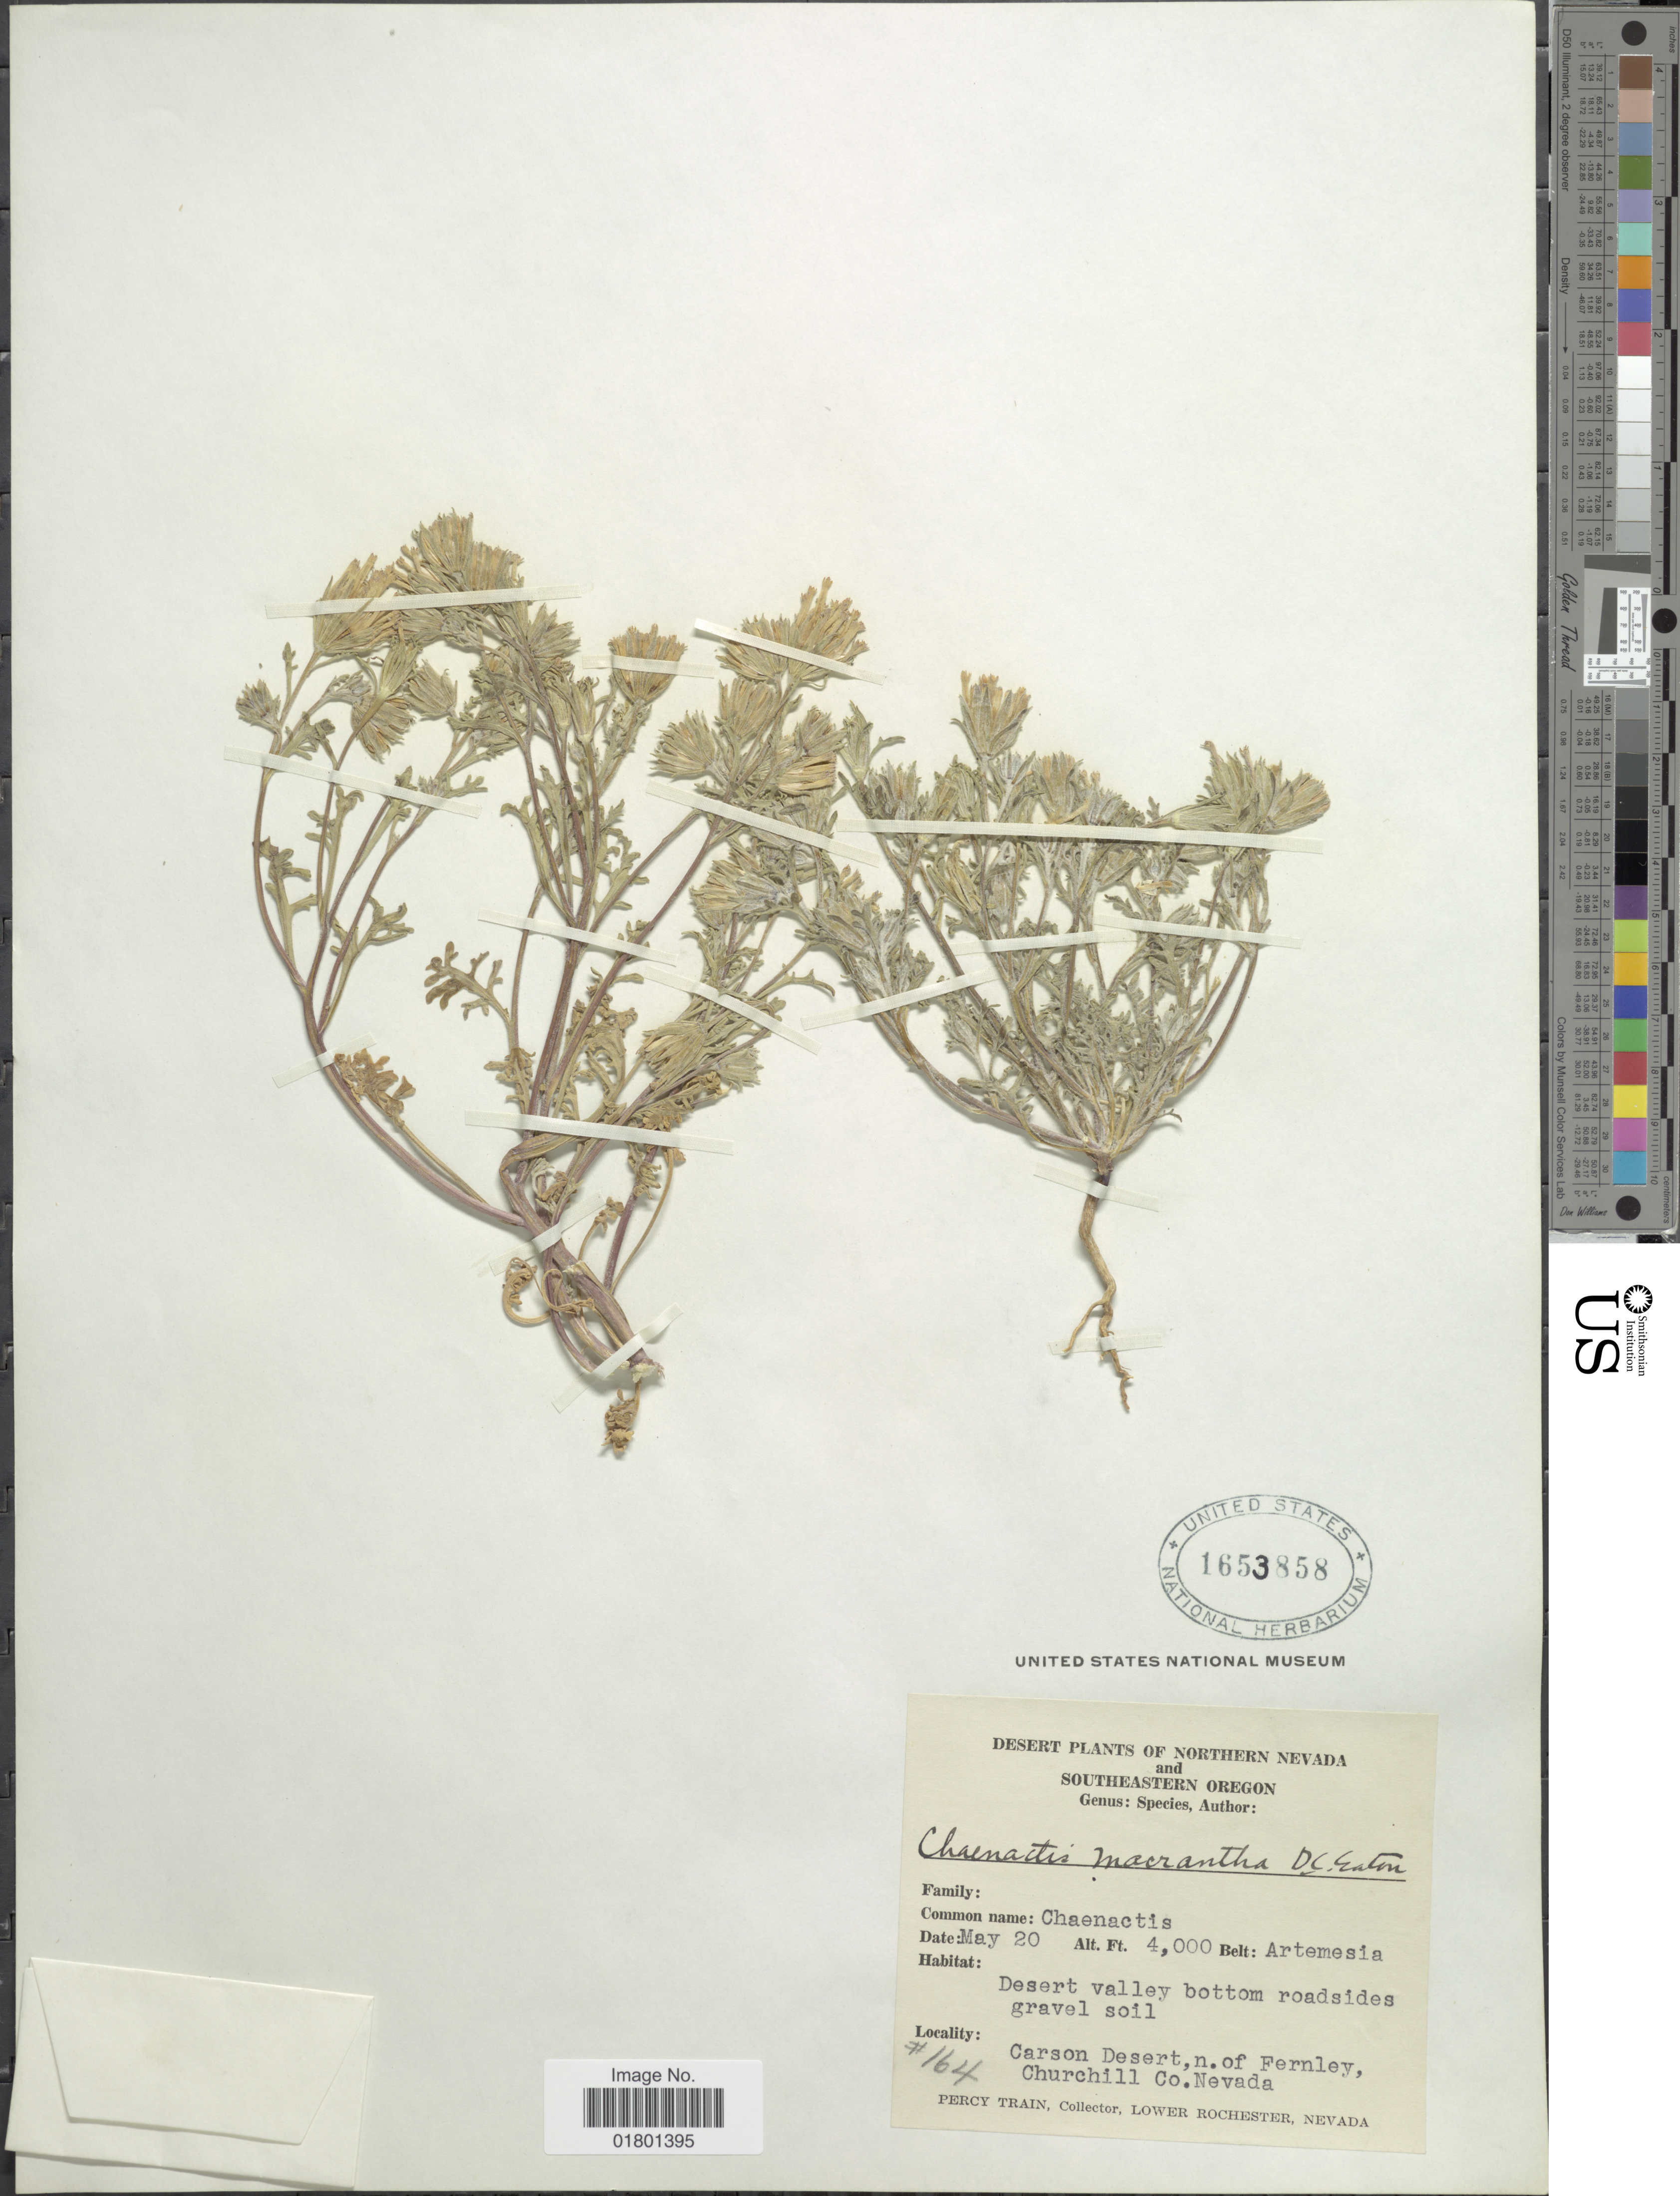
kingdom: Plantae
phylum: Tracheophyta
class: Magnoliopsida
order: Asterales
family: Asteraceae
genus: Chaenactis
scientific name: Chaenactis macrantha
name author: D.C. Eaton in C. King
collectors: P. Train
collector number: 164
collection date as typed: Transcribed d/m/y: /5/20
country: United States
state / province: Nevada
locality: Desert Plants of Northern Nevada and Southeastern Oregon, Desert valley bottom roadsides gravel soil, Carson Desert, n. of Fernley, Churchill Co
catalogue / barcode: US 1653858